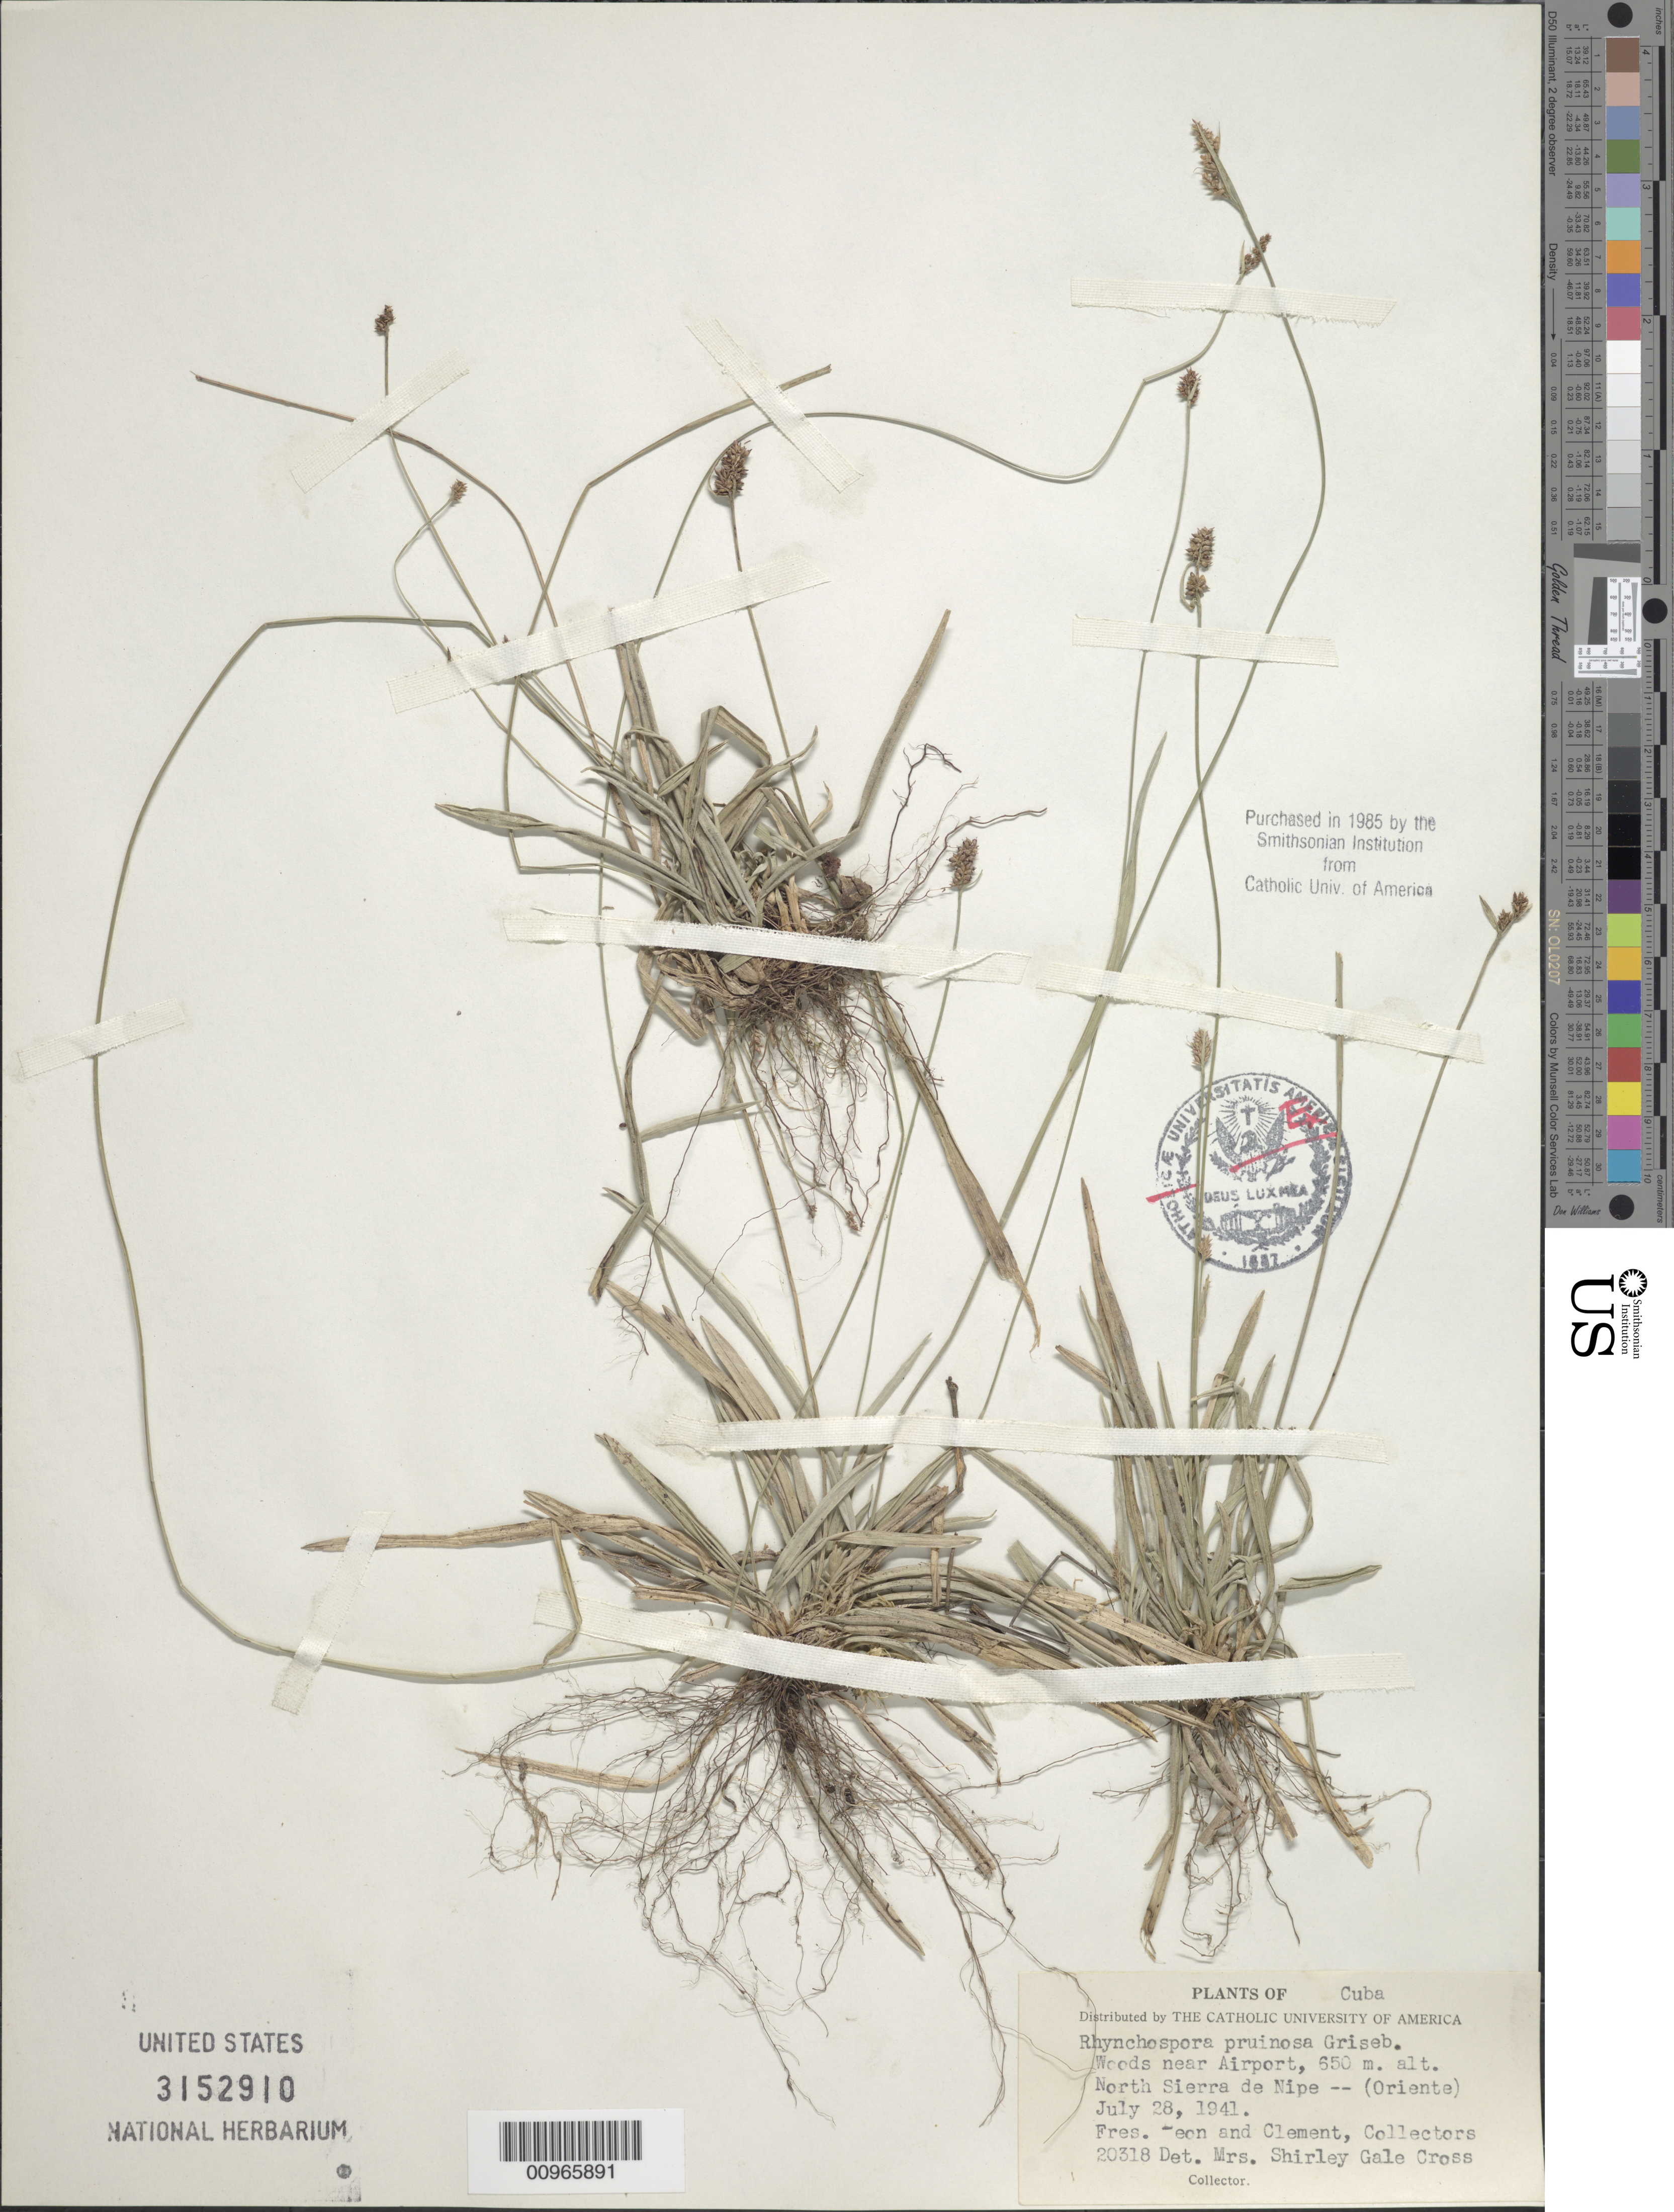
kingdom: Plantae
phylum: Tracheophyta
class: Liliopsida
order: Poales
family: Cyperaceae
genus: Rhynchospora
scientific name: Rhynchospora pruinosa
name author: Griseb.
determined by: Gale, S.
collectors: F. Leon & Bro. Clemente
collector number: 20318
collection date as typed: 28 Jul 1941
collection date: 1941-07-28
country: Cuba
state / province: Holguín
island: Cuba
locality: Woods near airport, North Sierra de Nipe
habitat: Woods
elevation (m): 650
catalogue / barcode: US 3152910